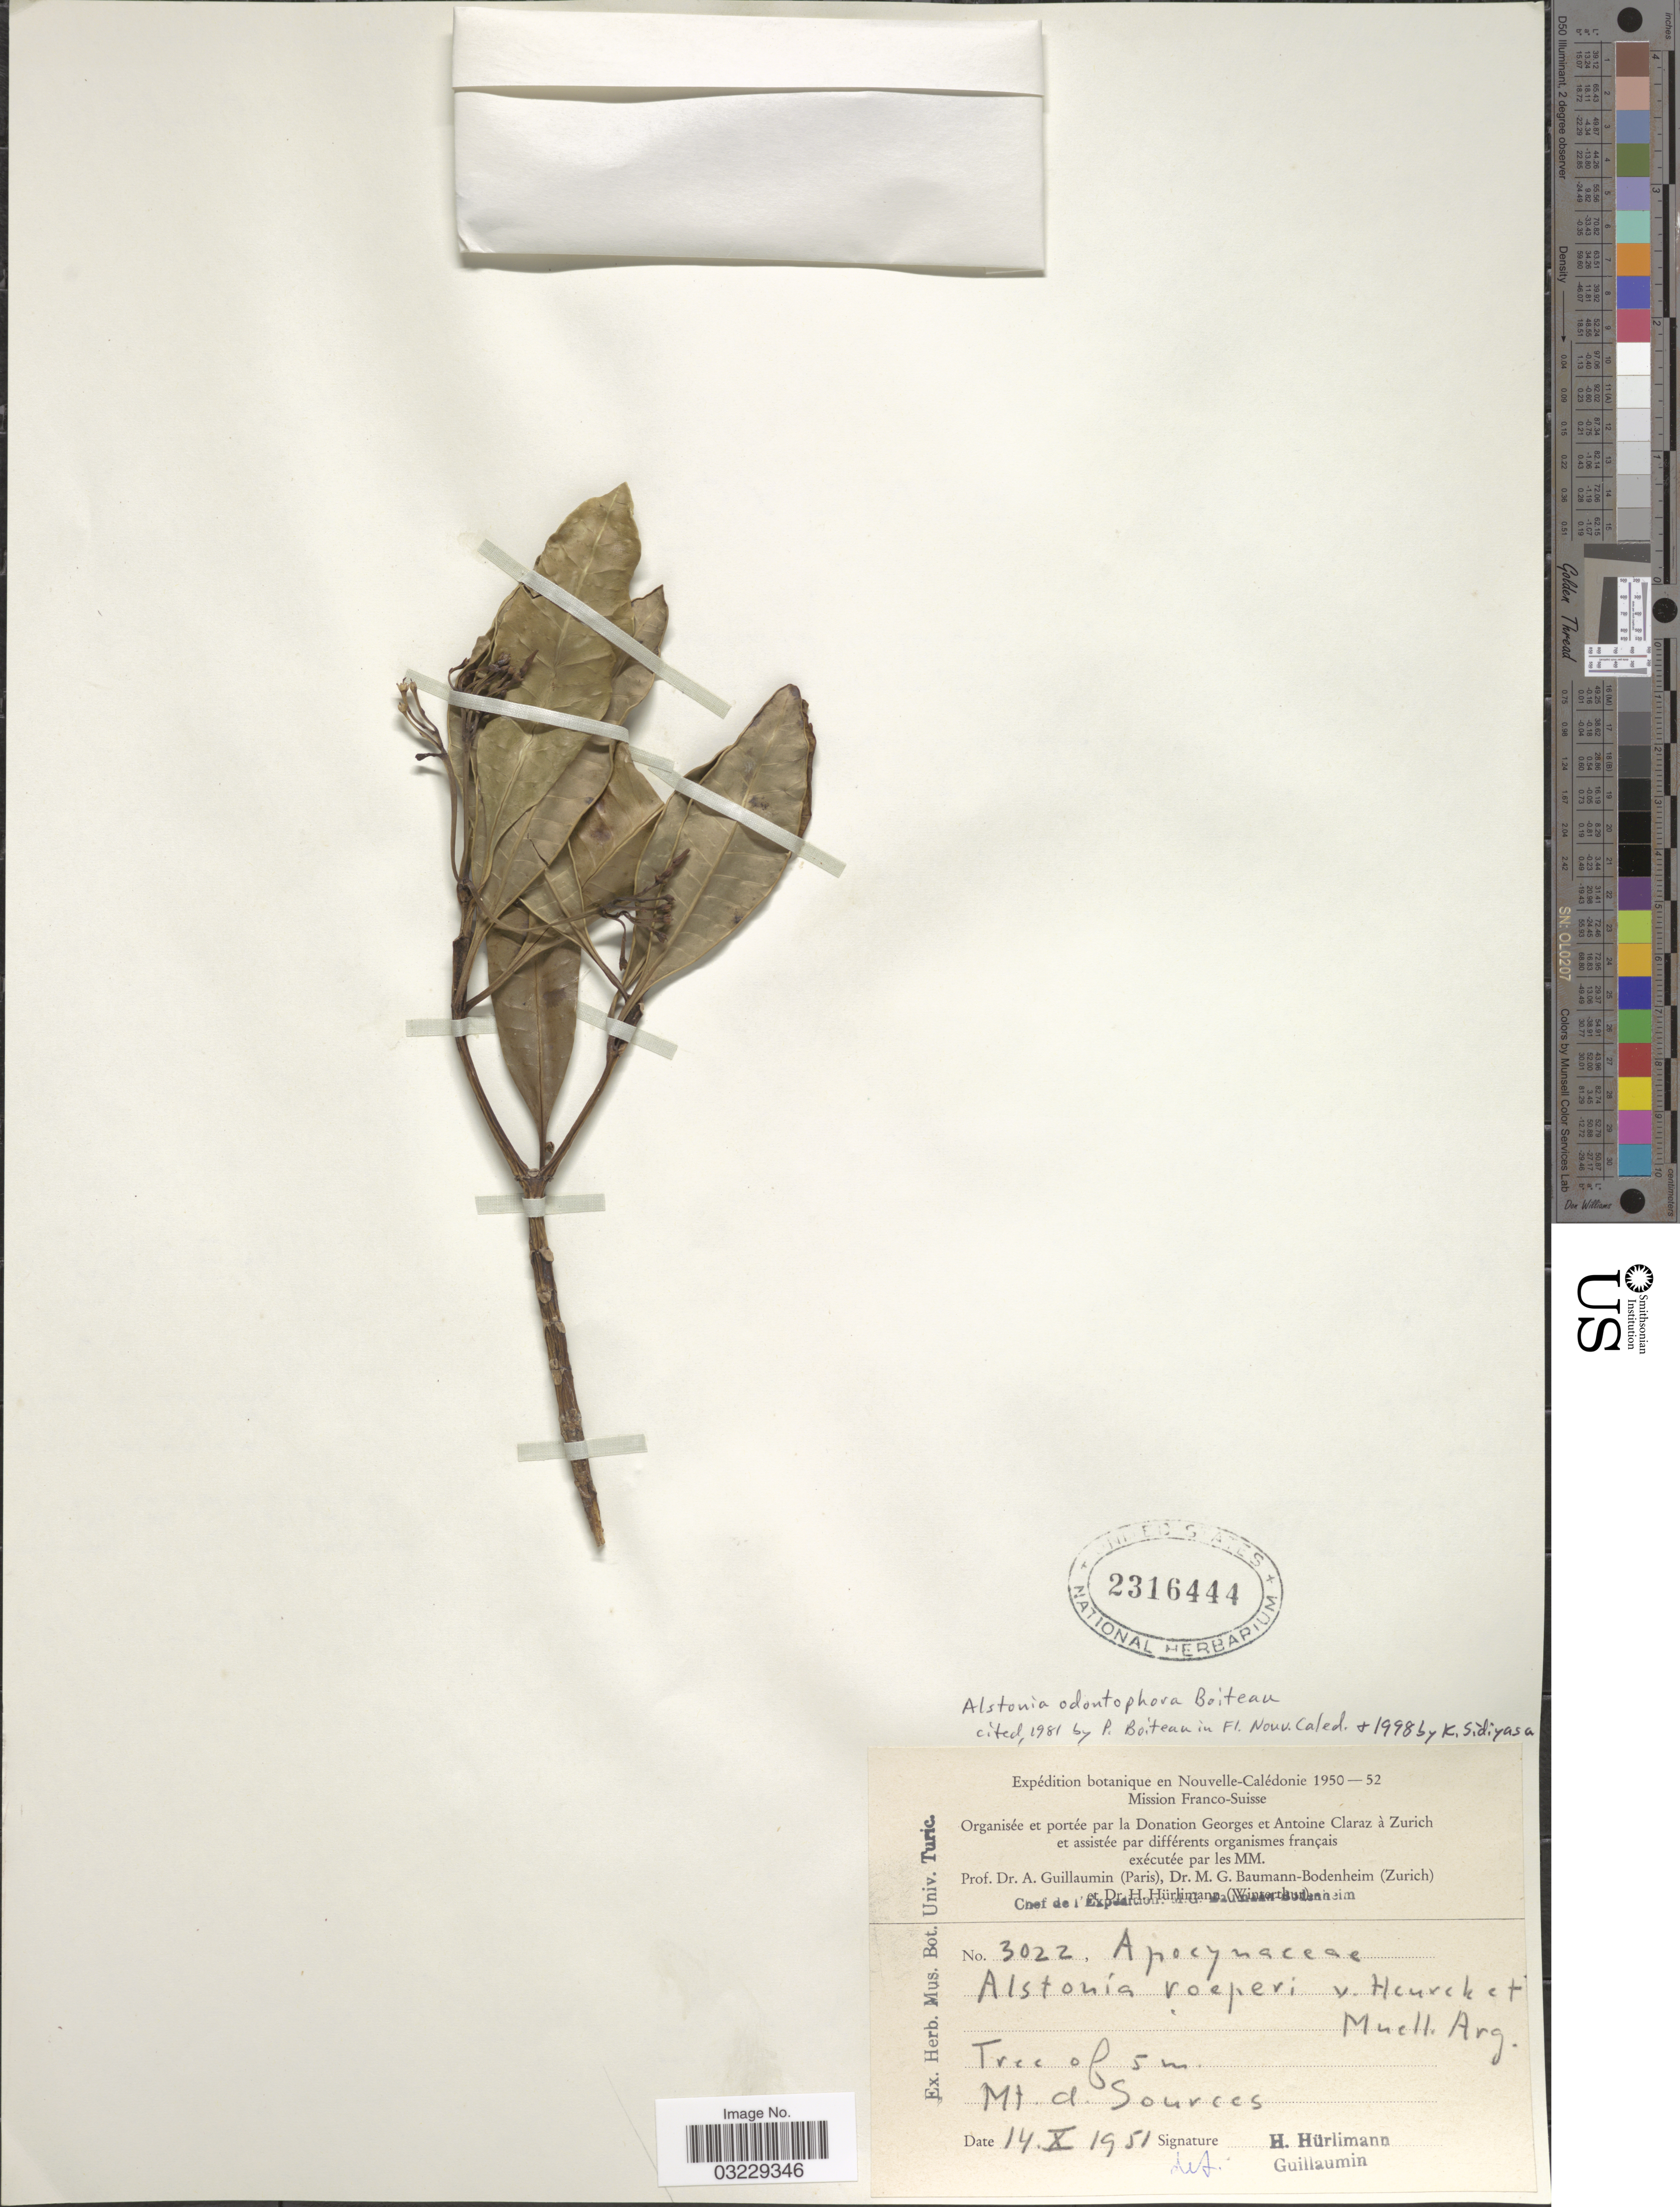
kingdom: Plantae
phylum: Tracheophyta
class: Magnoliopsida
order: Gentianales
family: Apocynaceae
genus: Alstonia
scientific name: Alstonia odontophora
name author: Boiteau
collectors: H. Hürlimann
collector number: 3022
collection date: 1951-10-14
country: New Caledonia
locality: Mt. d Sources.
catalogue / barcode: US 2316444